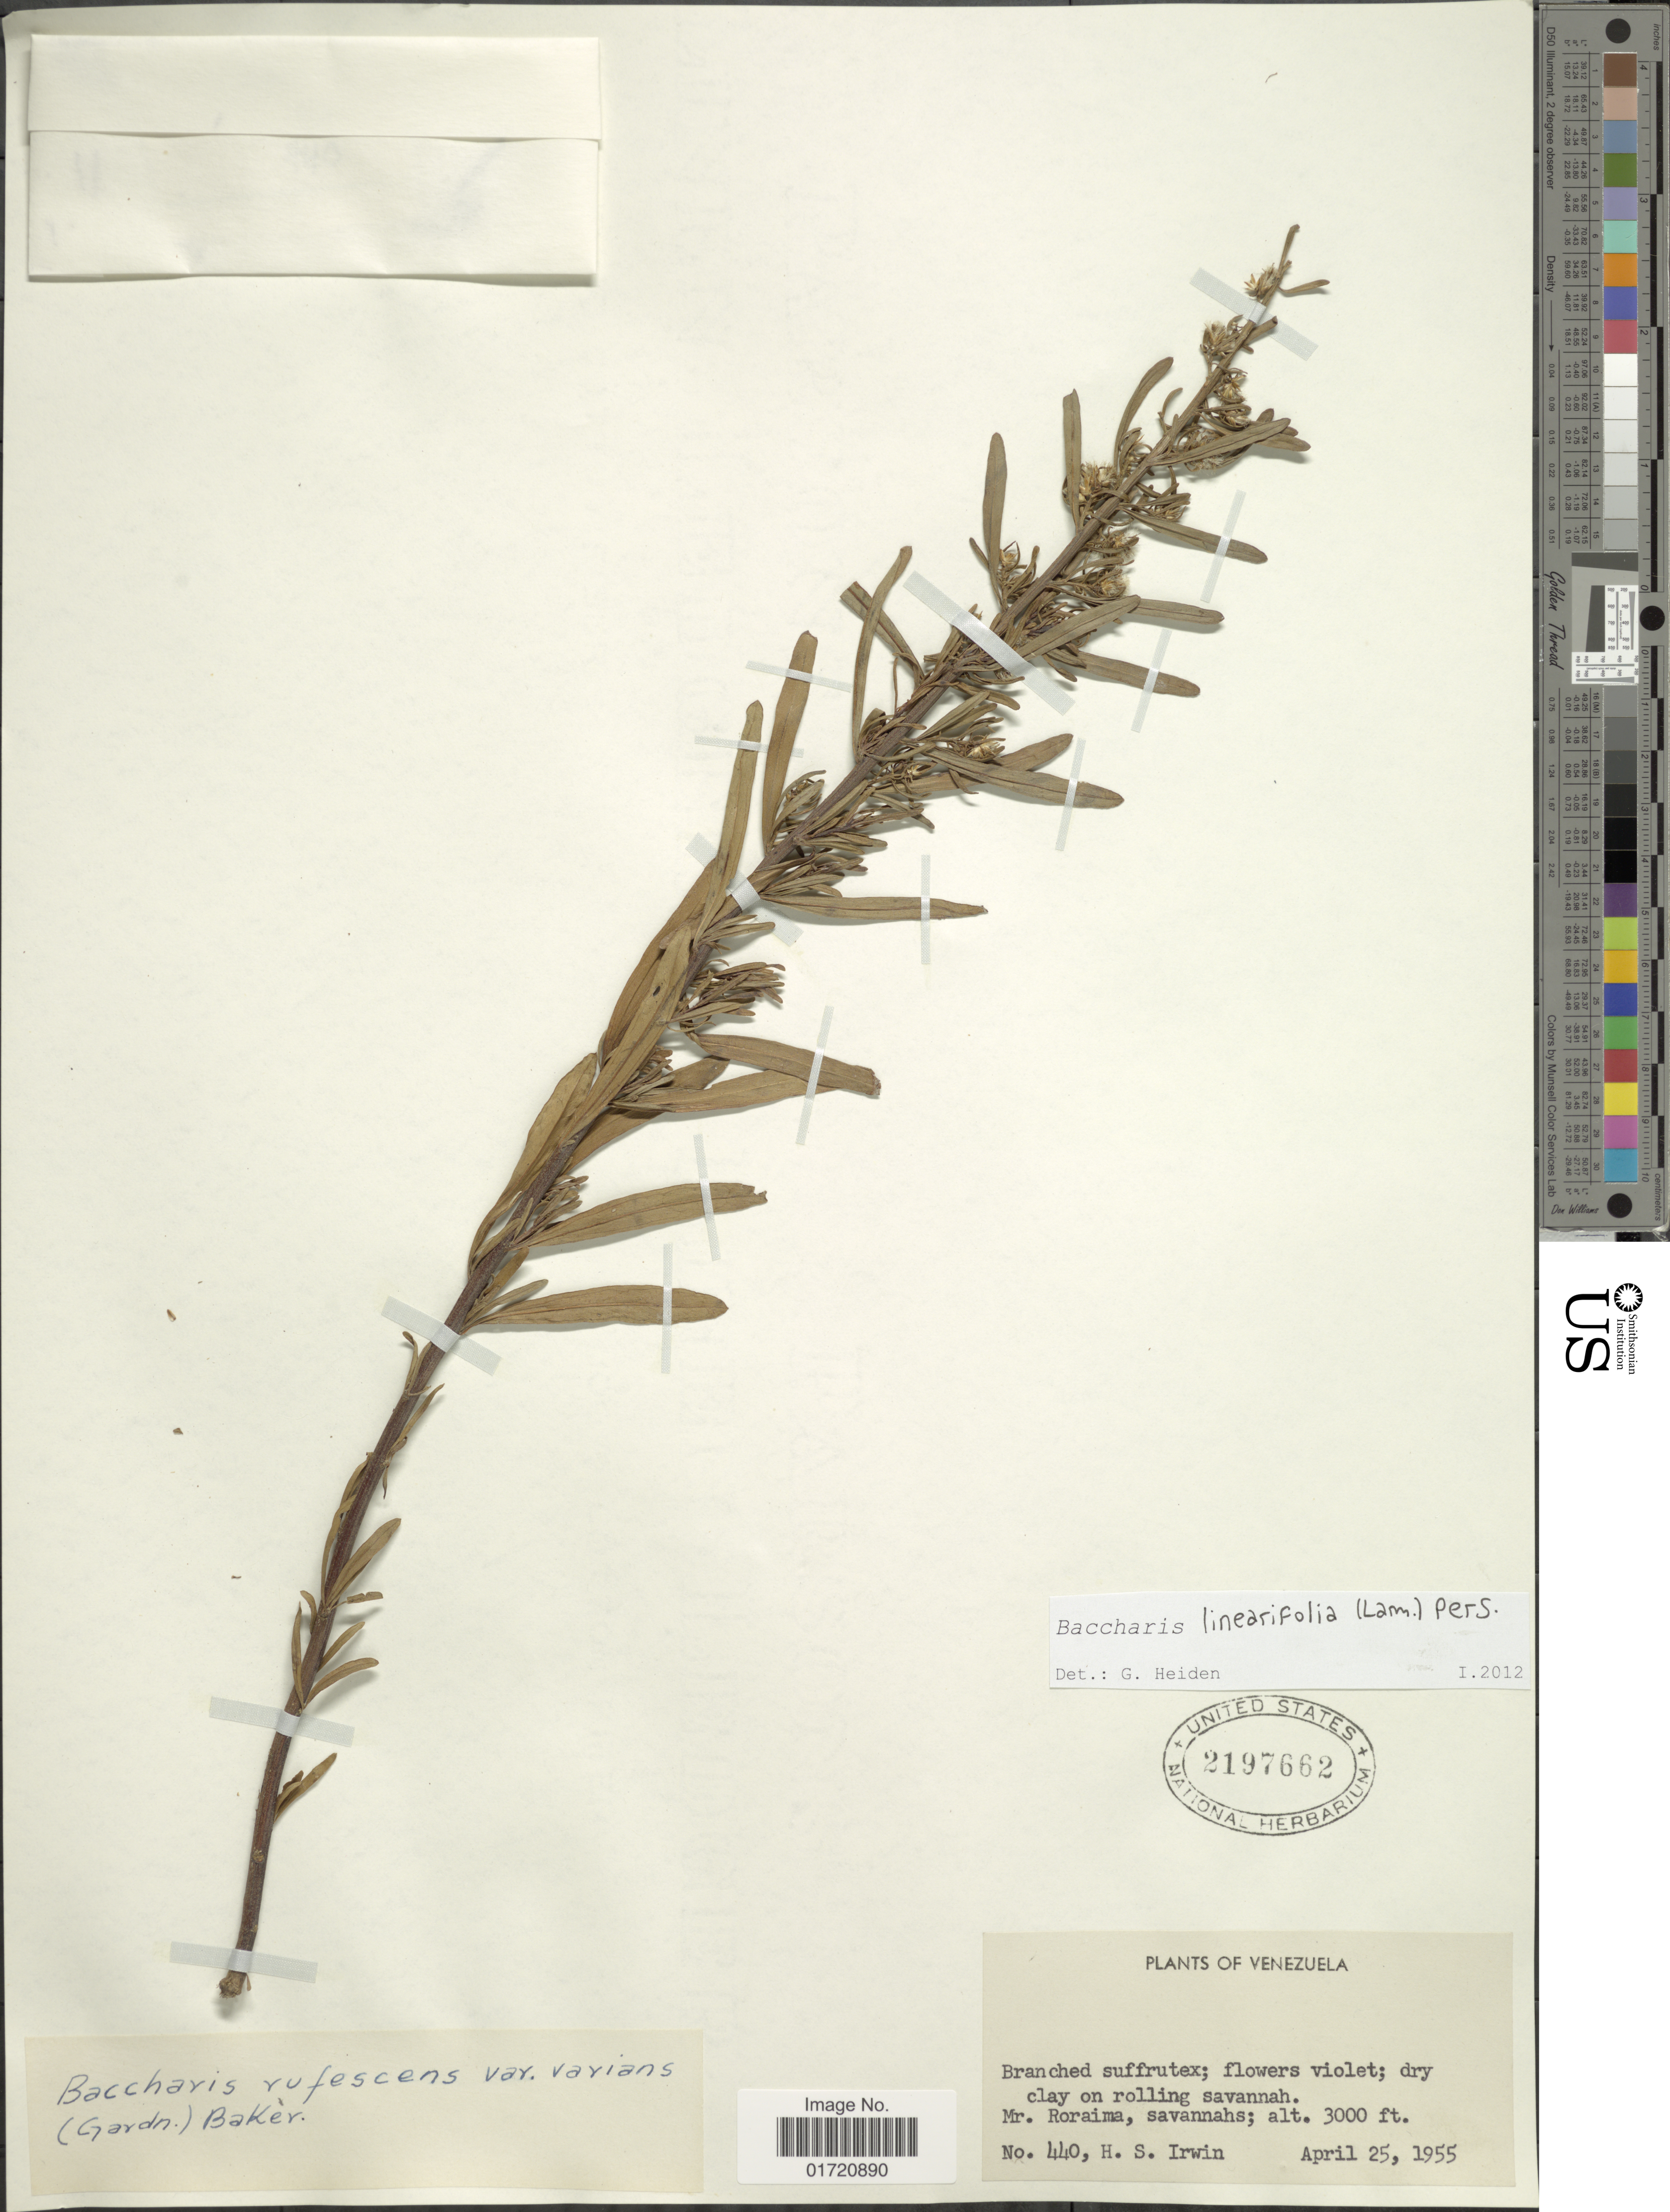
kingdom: Plantae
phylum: Tracheophyta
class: Magnoliopsida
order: Asterales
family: Asteraceae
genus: Baccharis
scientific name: Baccharis linearifolia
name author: (Lam.) Pers.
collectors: H. Irwin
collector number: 440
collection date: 1955-04-25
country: Venezuela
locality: Mr. Roraima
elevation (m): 914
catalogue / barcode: US 2197662